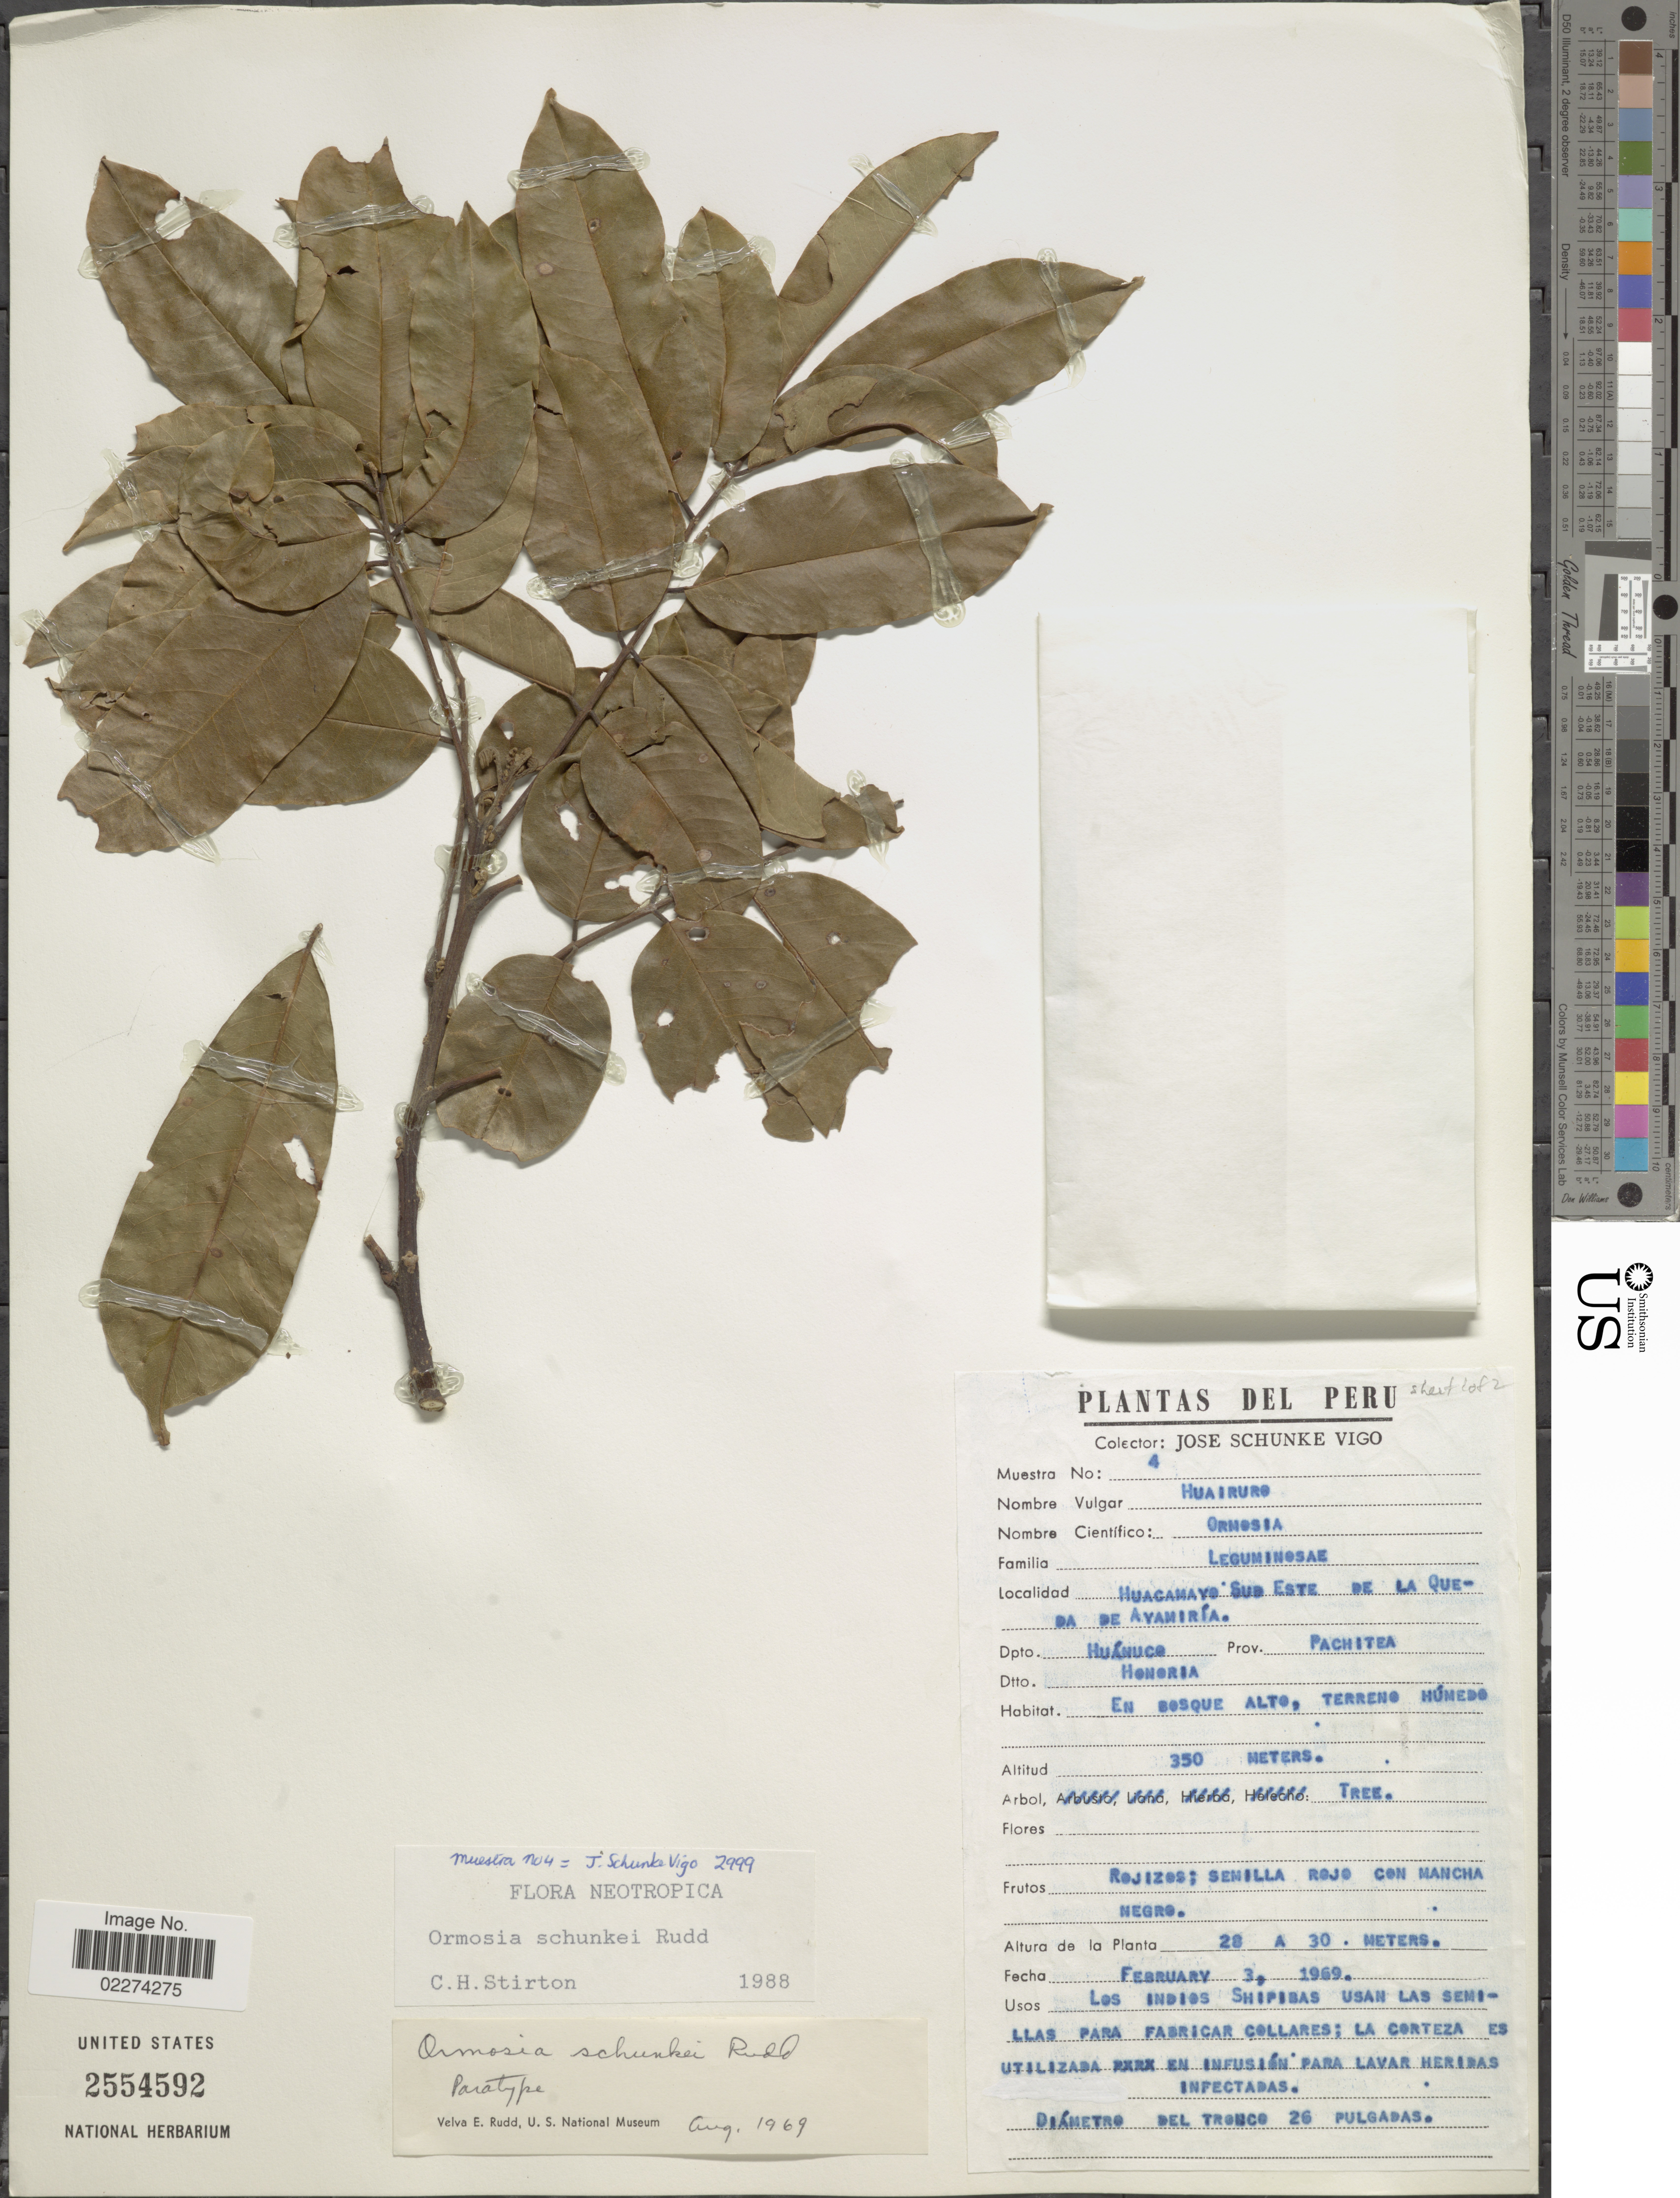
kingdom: Plantae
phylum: Tracheophyta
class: Magnoliopsida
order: Fabales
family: Fabaceae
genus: Ormosia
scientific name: Ormosia schunkei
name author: Rudd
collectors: J. Schunke Vigo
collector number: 4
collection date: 1968-02-03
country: Peru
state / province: Huánuco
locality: Huacamayo Sud Este de la Queda de Ayamiria, Dpto. Huanuco, Prov. Pachitea, Dtto. Honoria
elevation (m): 350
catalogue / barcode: US 2554592